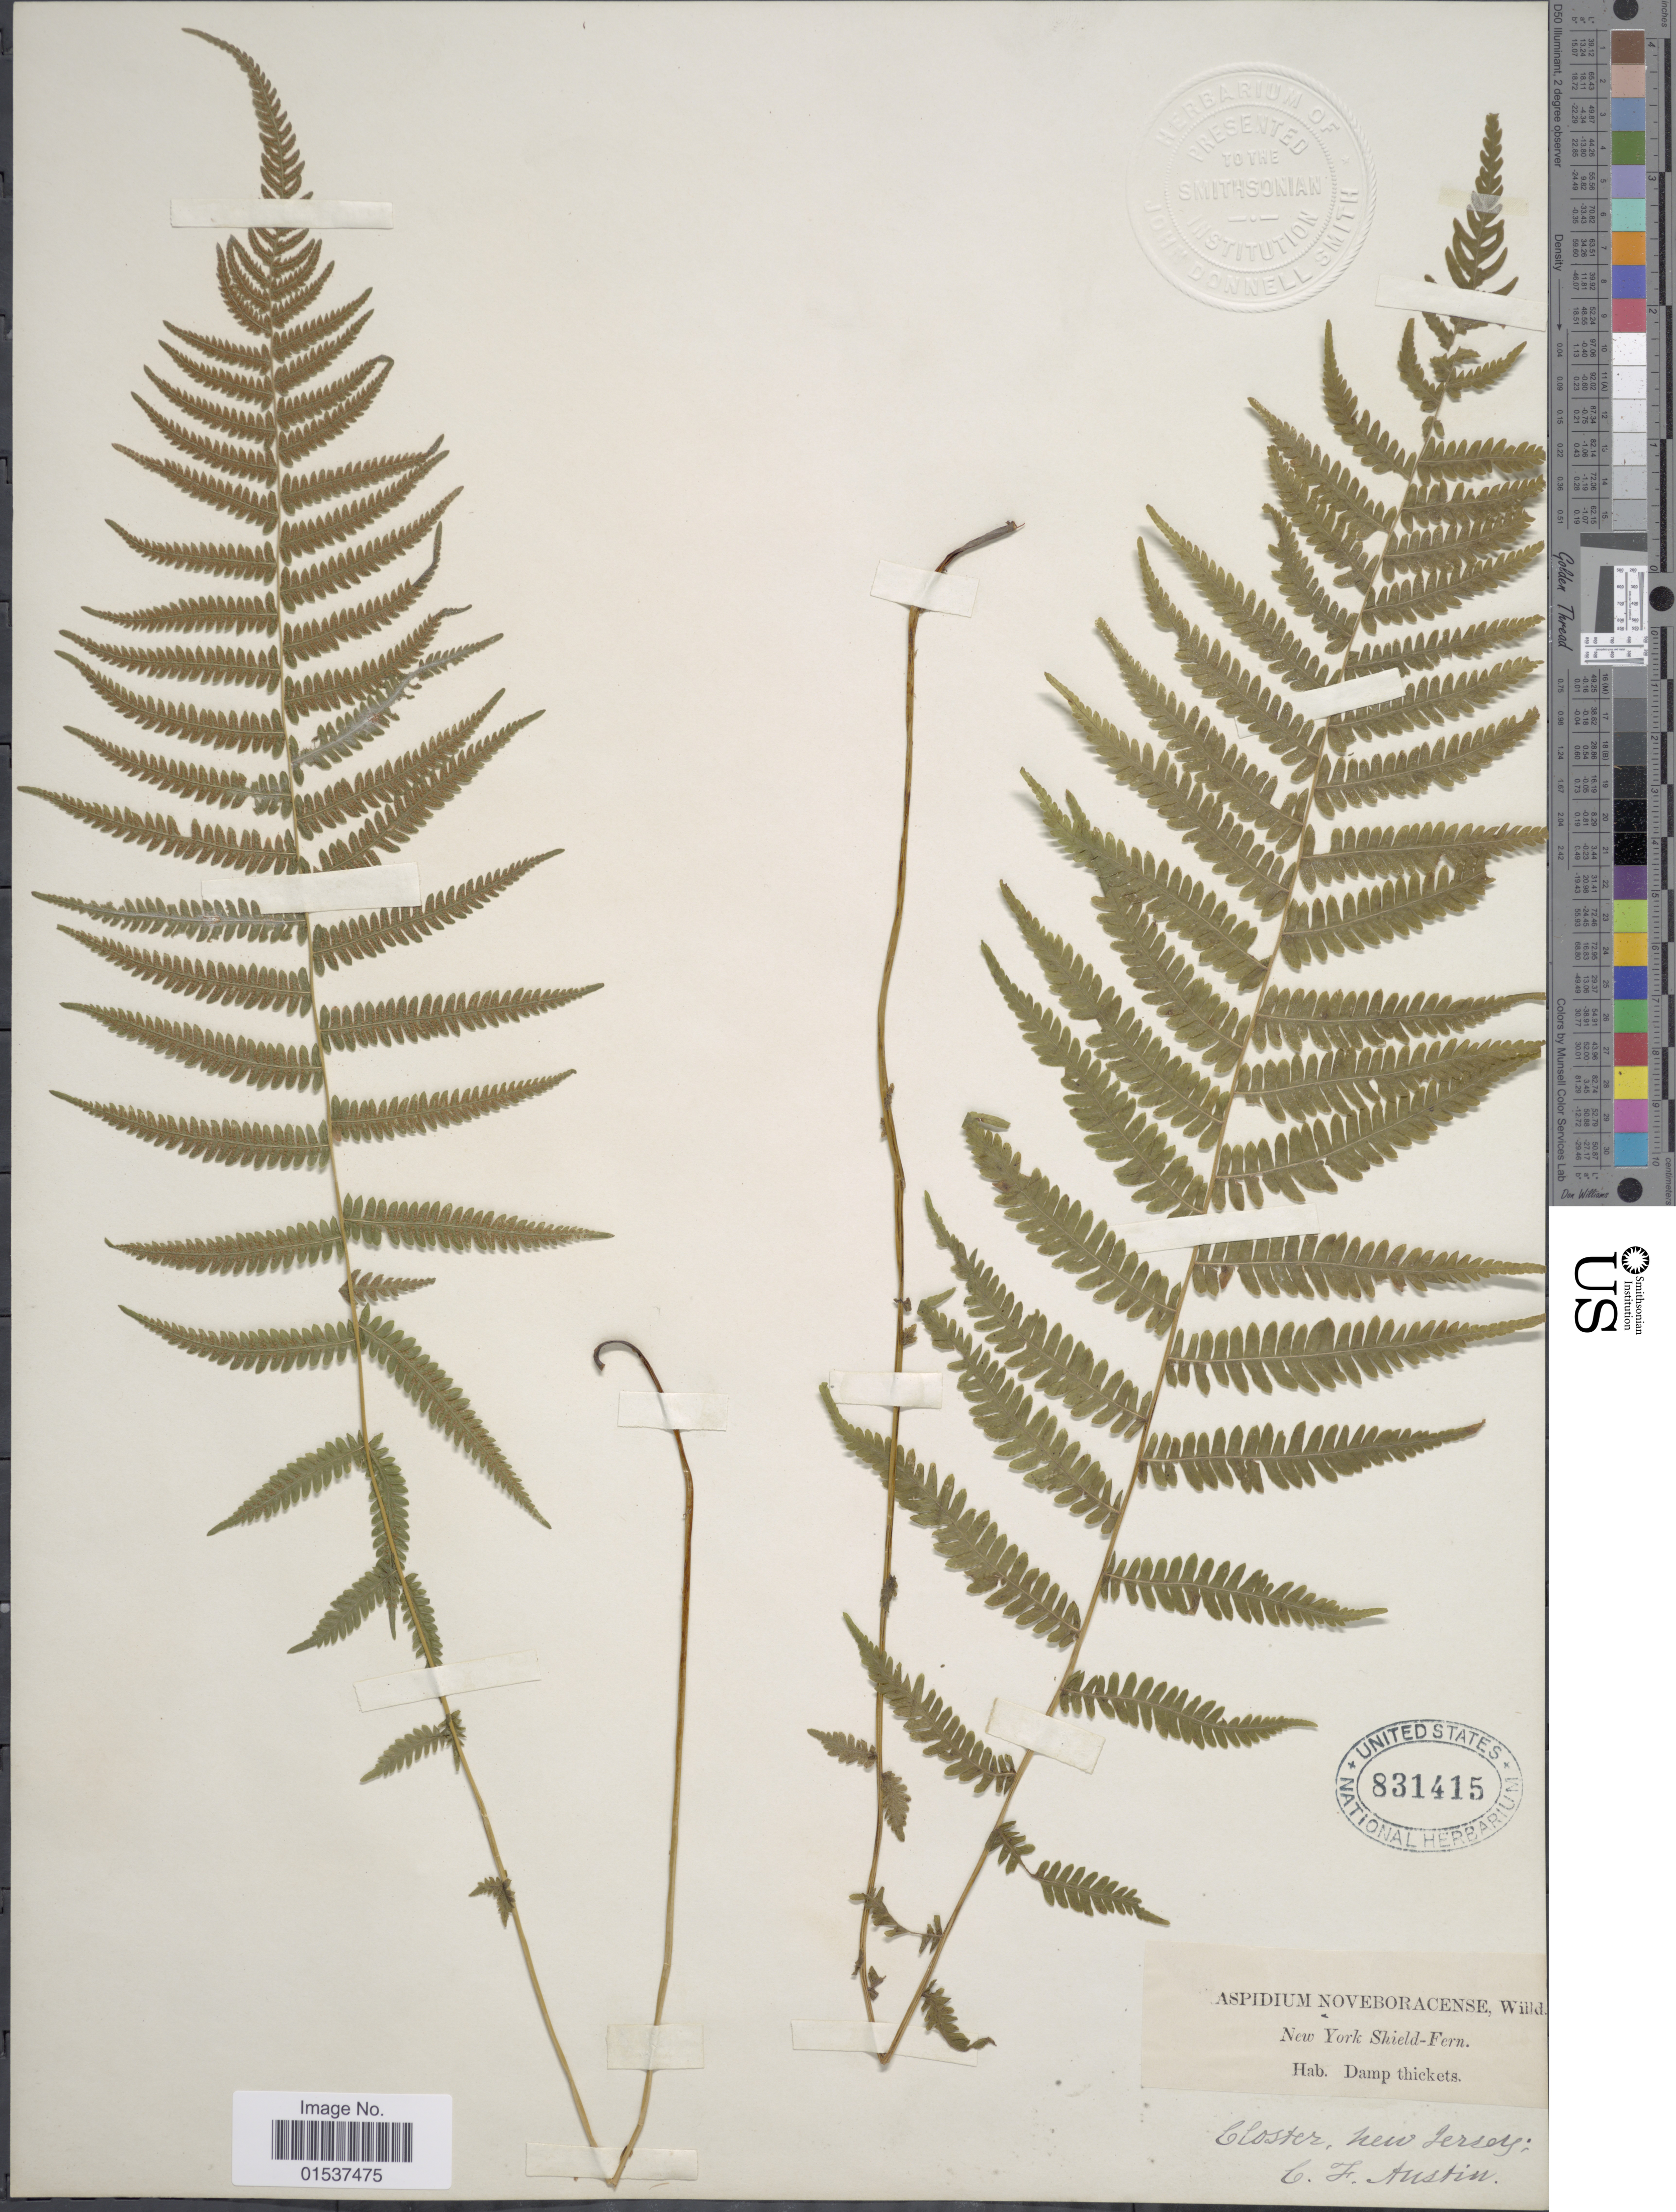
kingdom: Plantae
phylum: Tracheophyta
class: Polypodiopsida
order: Polypodiales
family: Thelypteridaceae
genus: Parathelypteris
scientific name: Parathelypteris noveboracensis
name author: (L.) Ching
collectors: C. F. Austin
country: United States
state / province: New Jersey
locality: Closter, New Jersey.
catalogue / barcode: US 831415